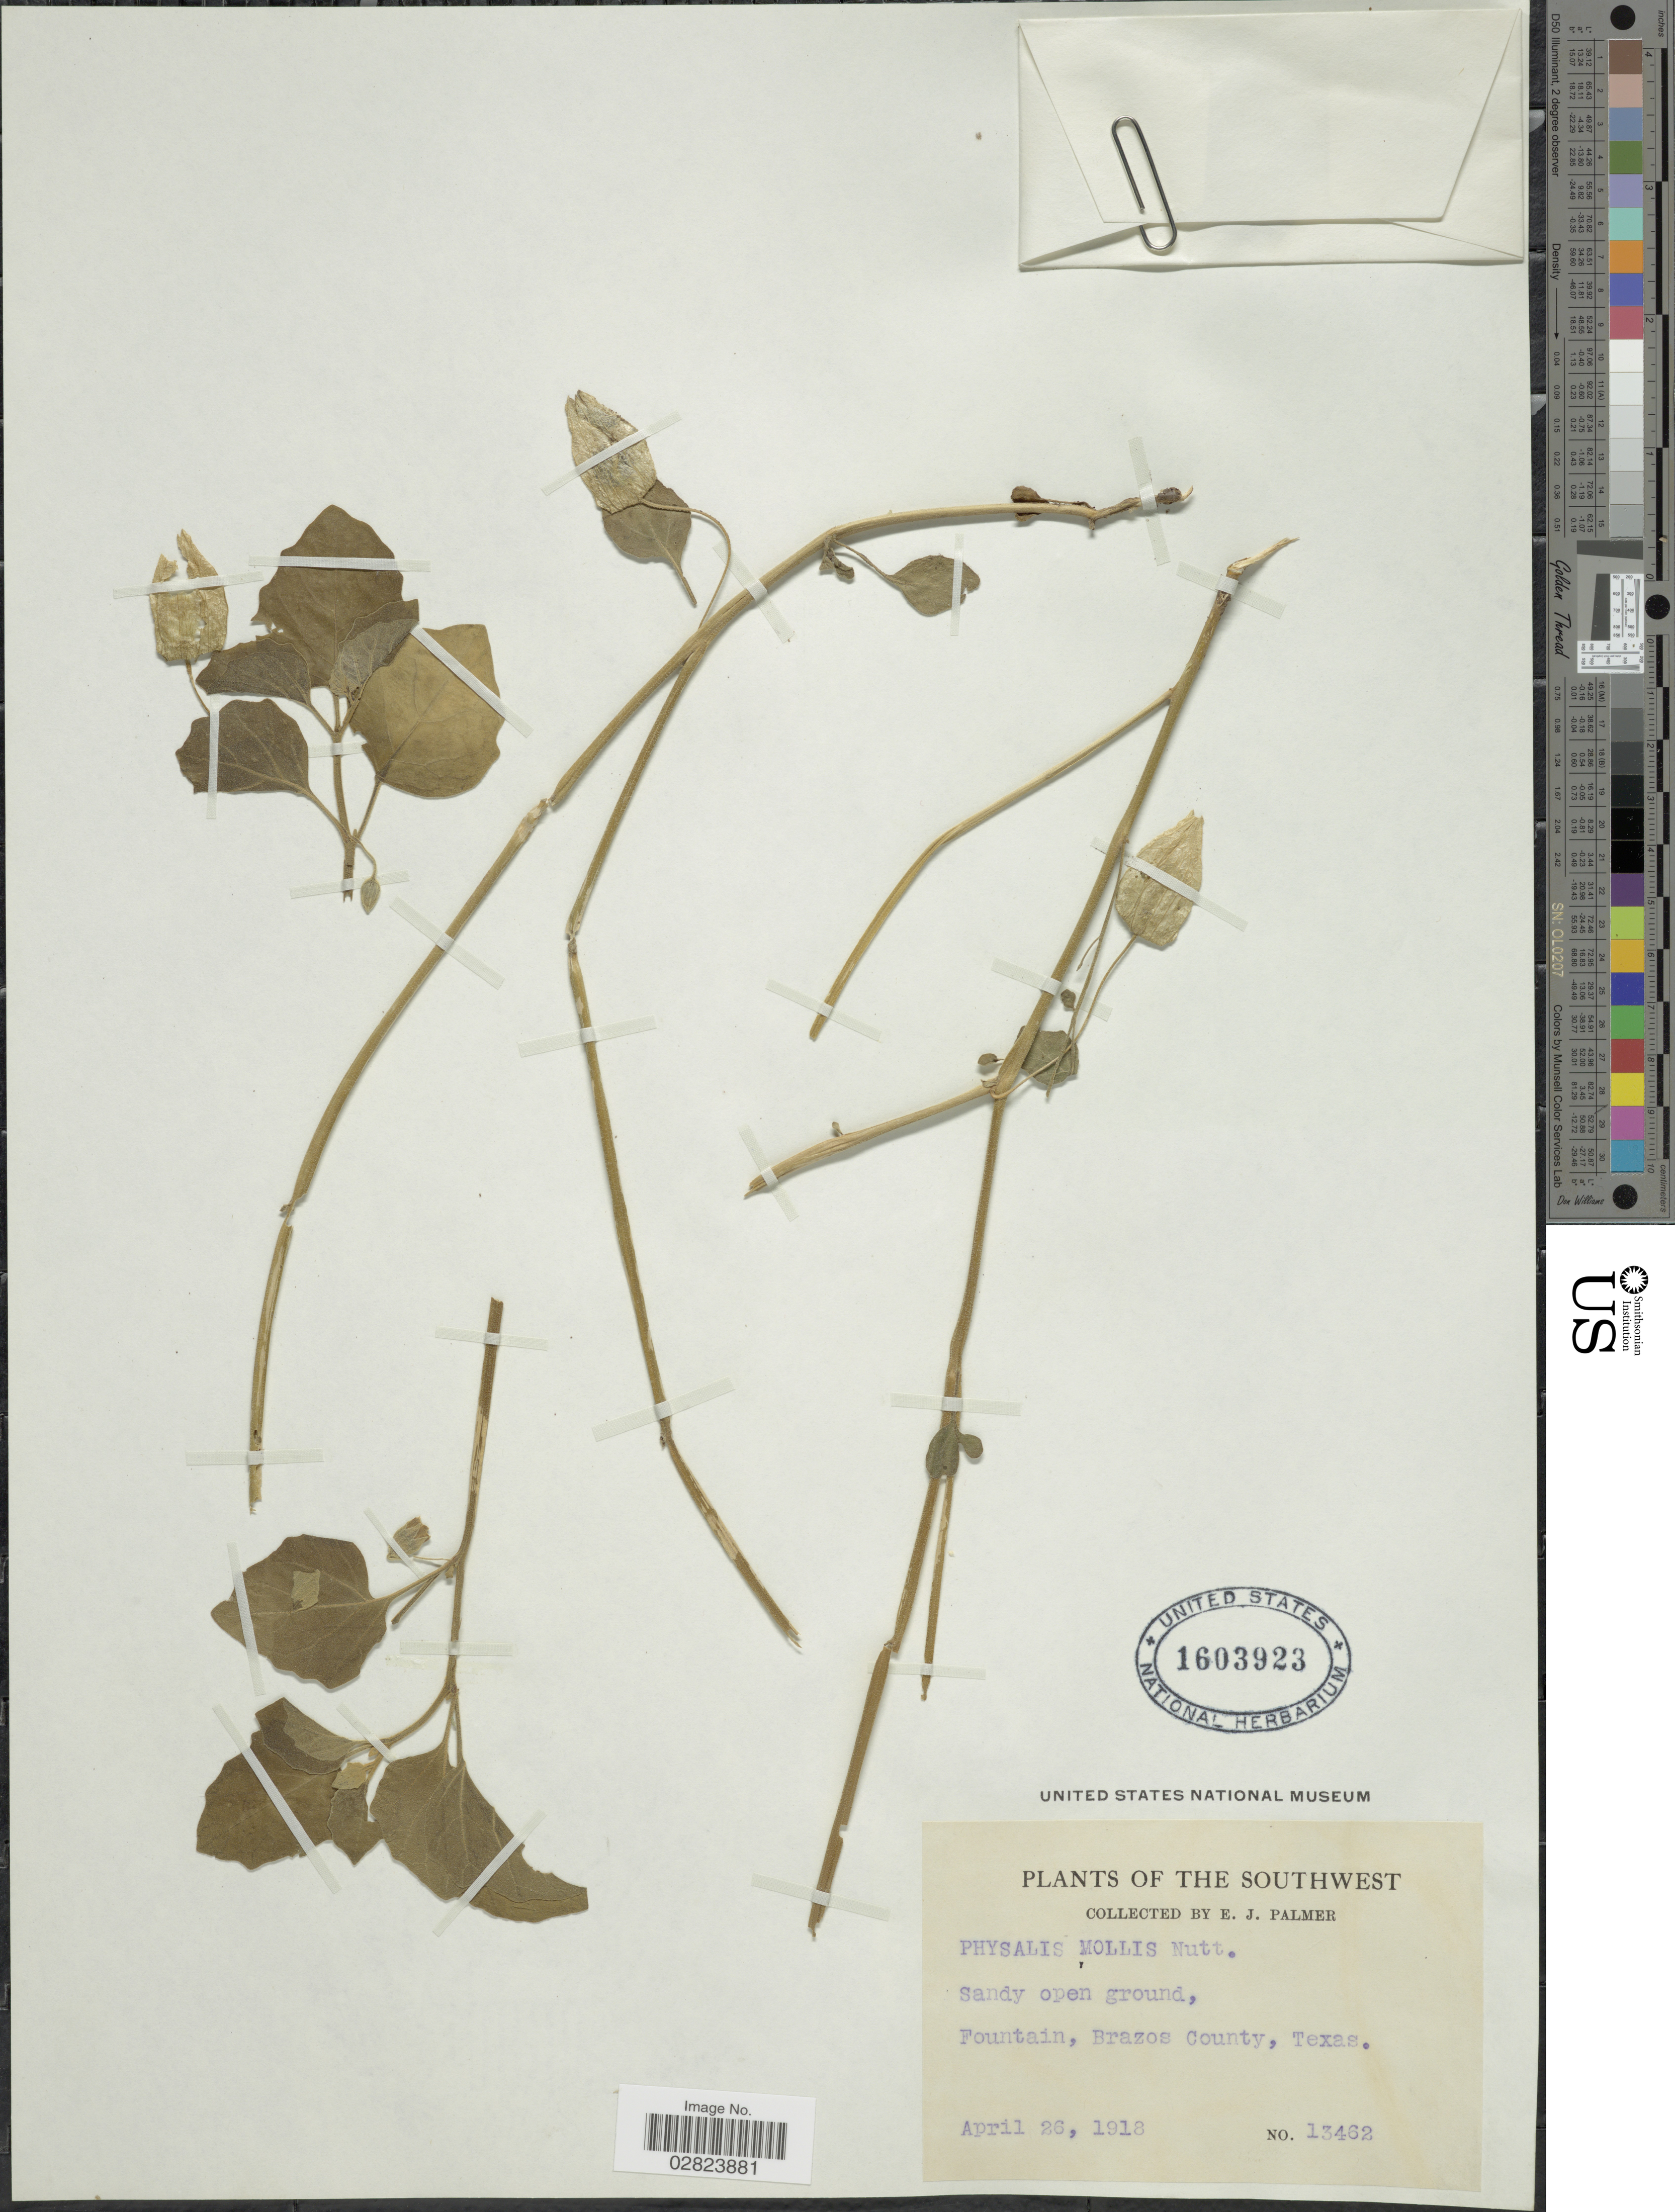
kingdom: Plantae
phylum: Tracheophyta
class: Magnoliopsida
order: Solanales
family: Solanaceae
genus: Physalis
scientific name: Physalis mollis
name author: Nutt.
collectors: E. J. Palmer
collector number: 13462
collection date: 1918-04-26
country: United States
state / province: Texas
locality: The Southwest. Fountain, Brazos County.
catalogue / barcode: US 1603923